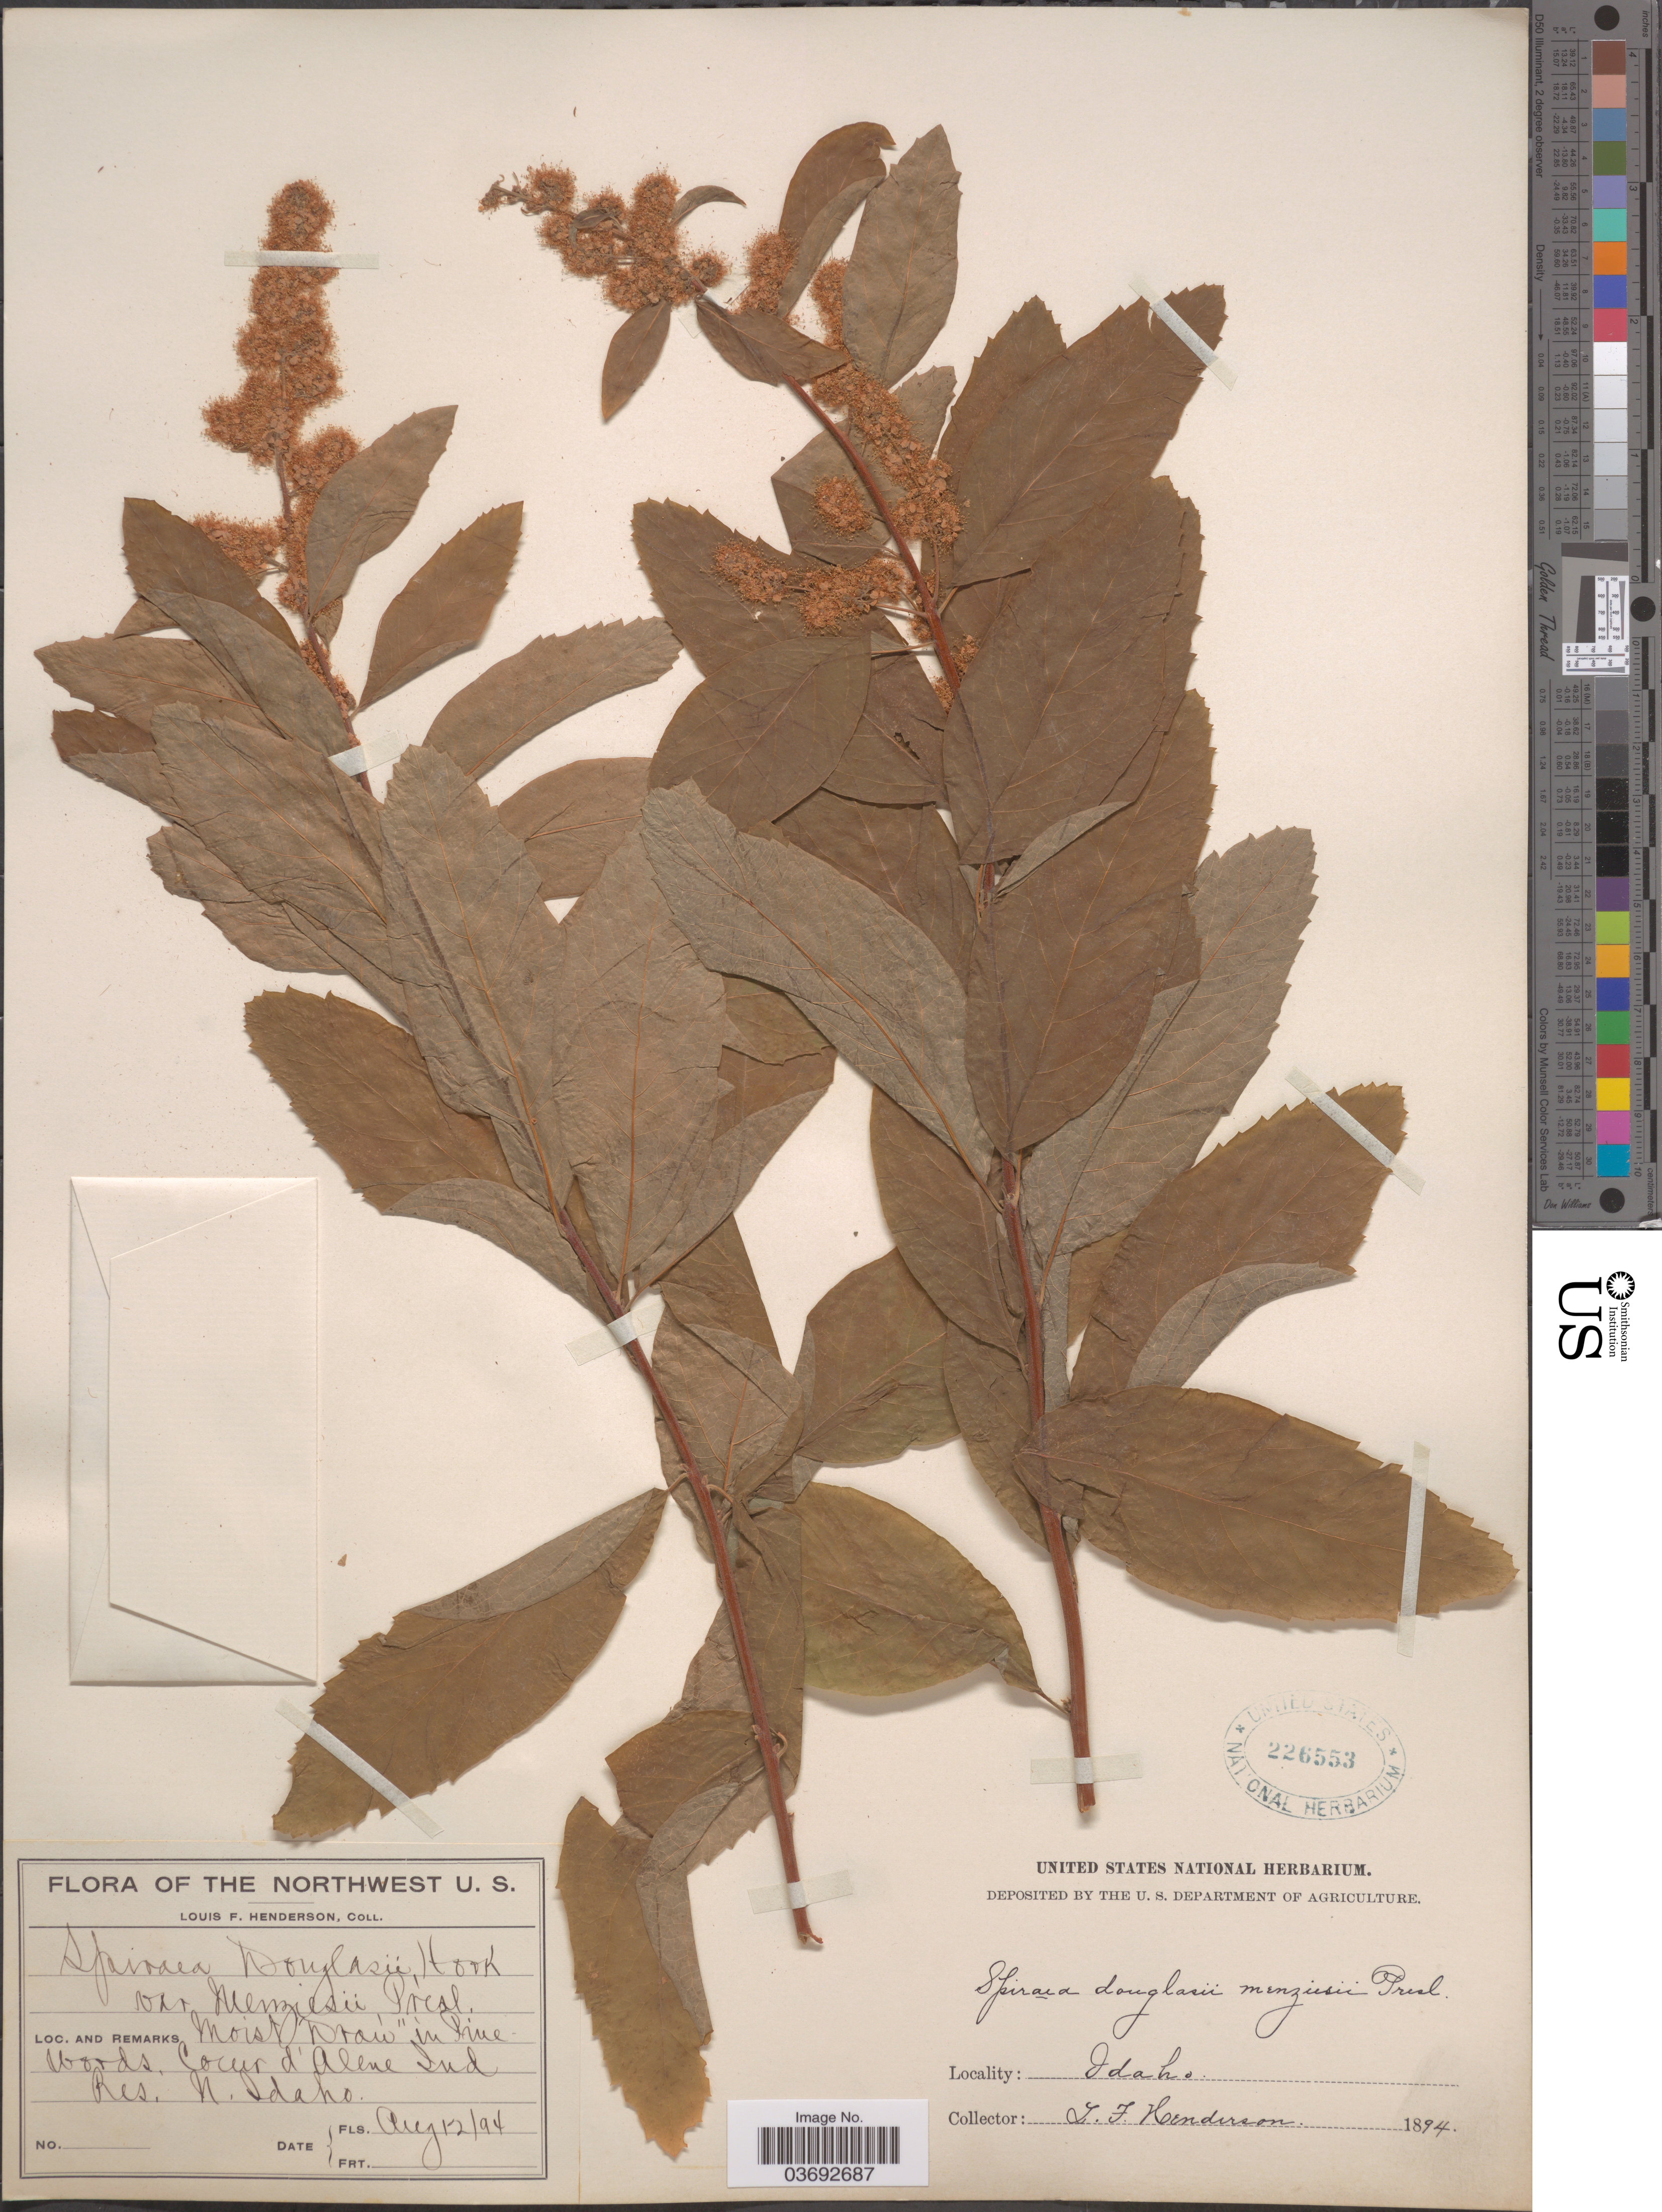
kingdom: Plantae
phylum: Tracheophyta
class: Magnoliopsida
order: Rosales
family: Rosaceae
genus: Spiraea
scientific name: Spiraea menziesii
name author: Hook.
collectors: L. Henderson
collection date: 1894-08-12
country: United States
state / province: Idaho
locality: The Northwest U.S. Coeur d'Alene Ind. Res. N. Idaho.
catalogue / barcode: US 226553